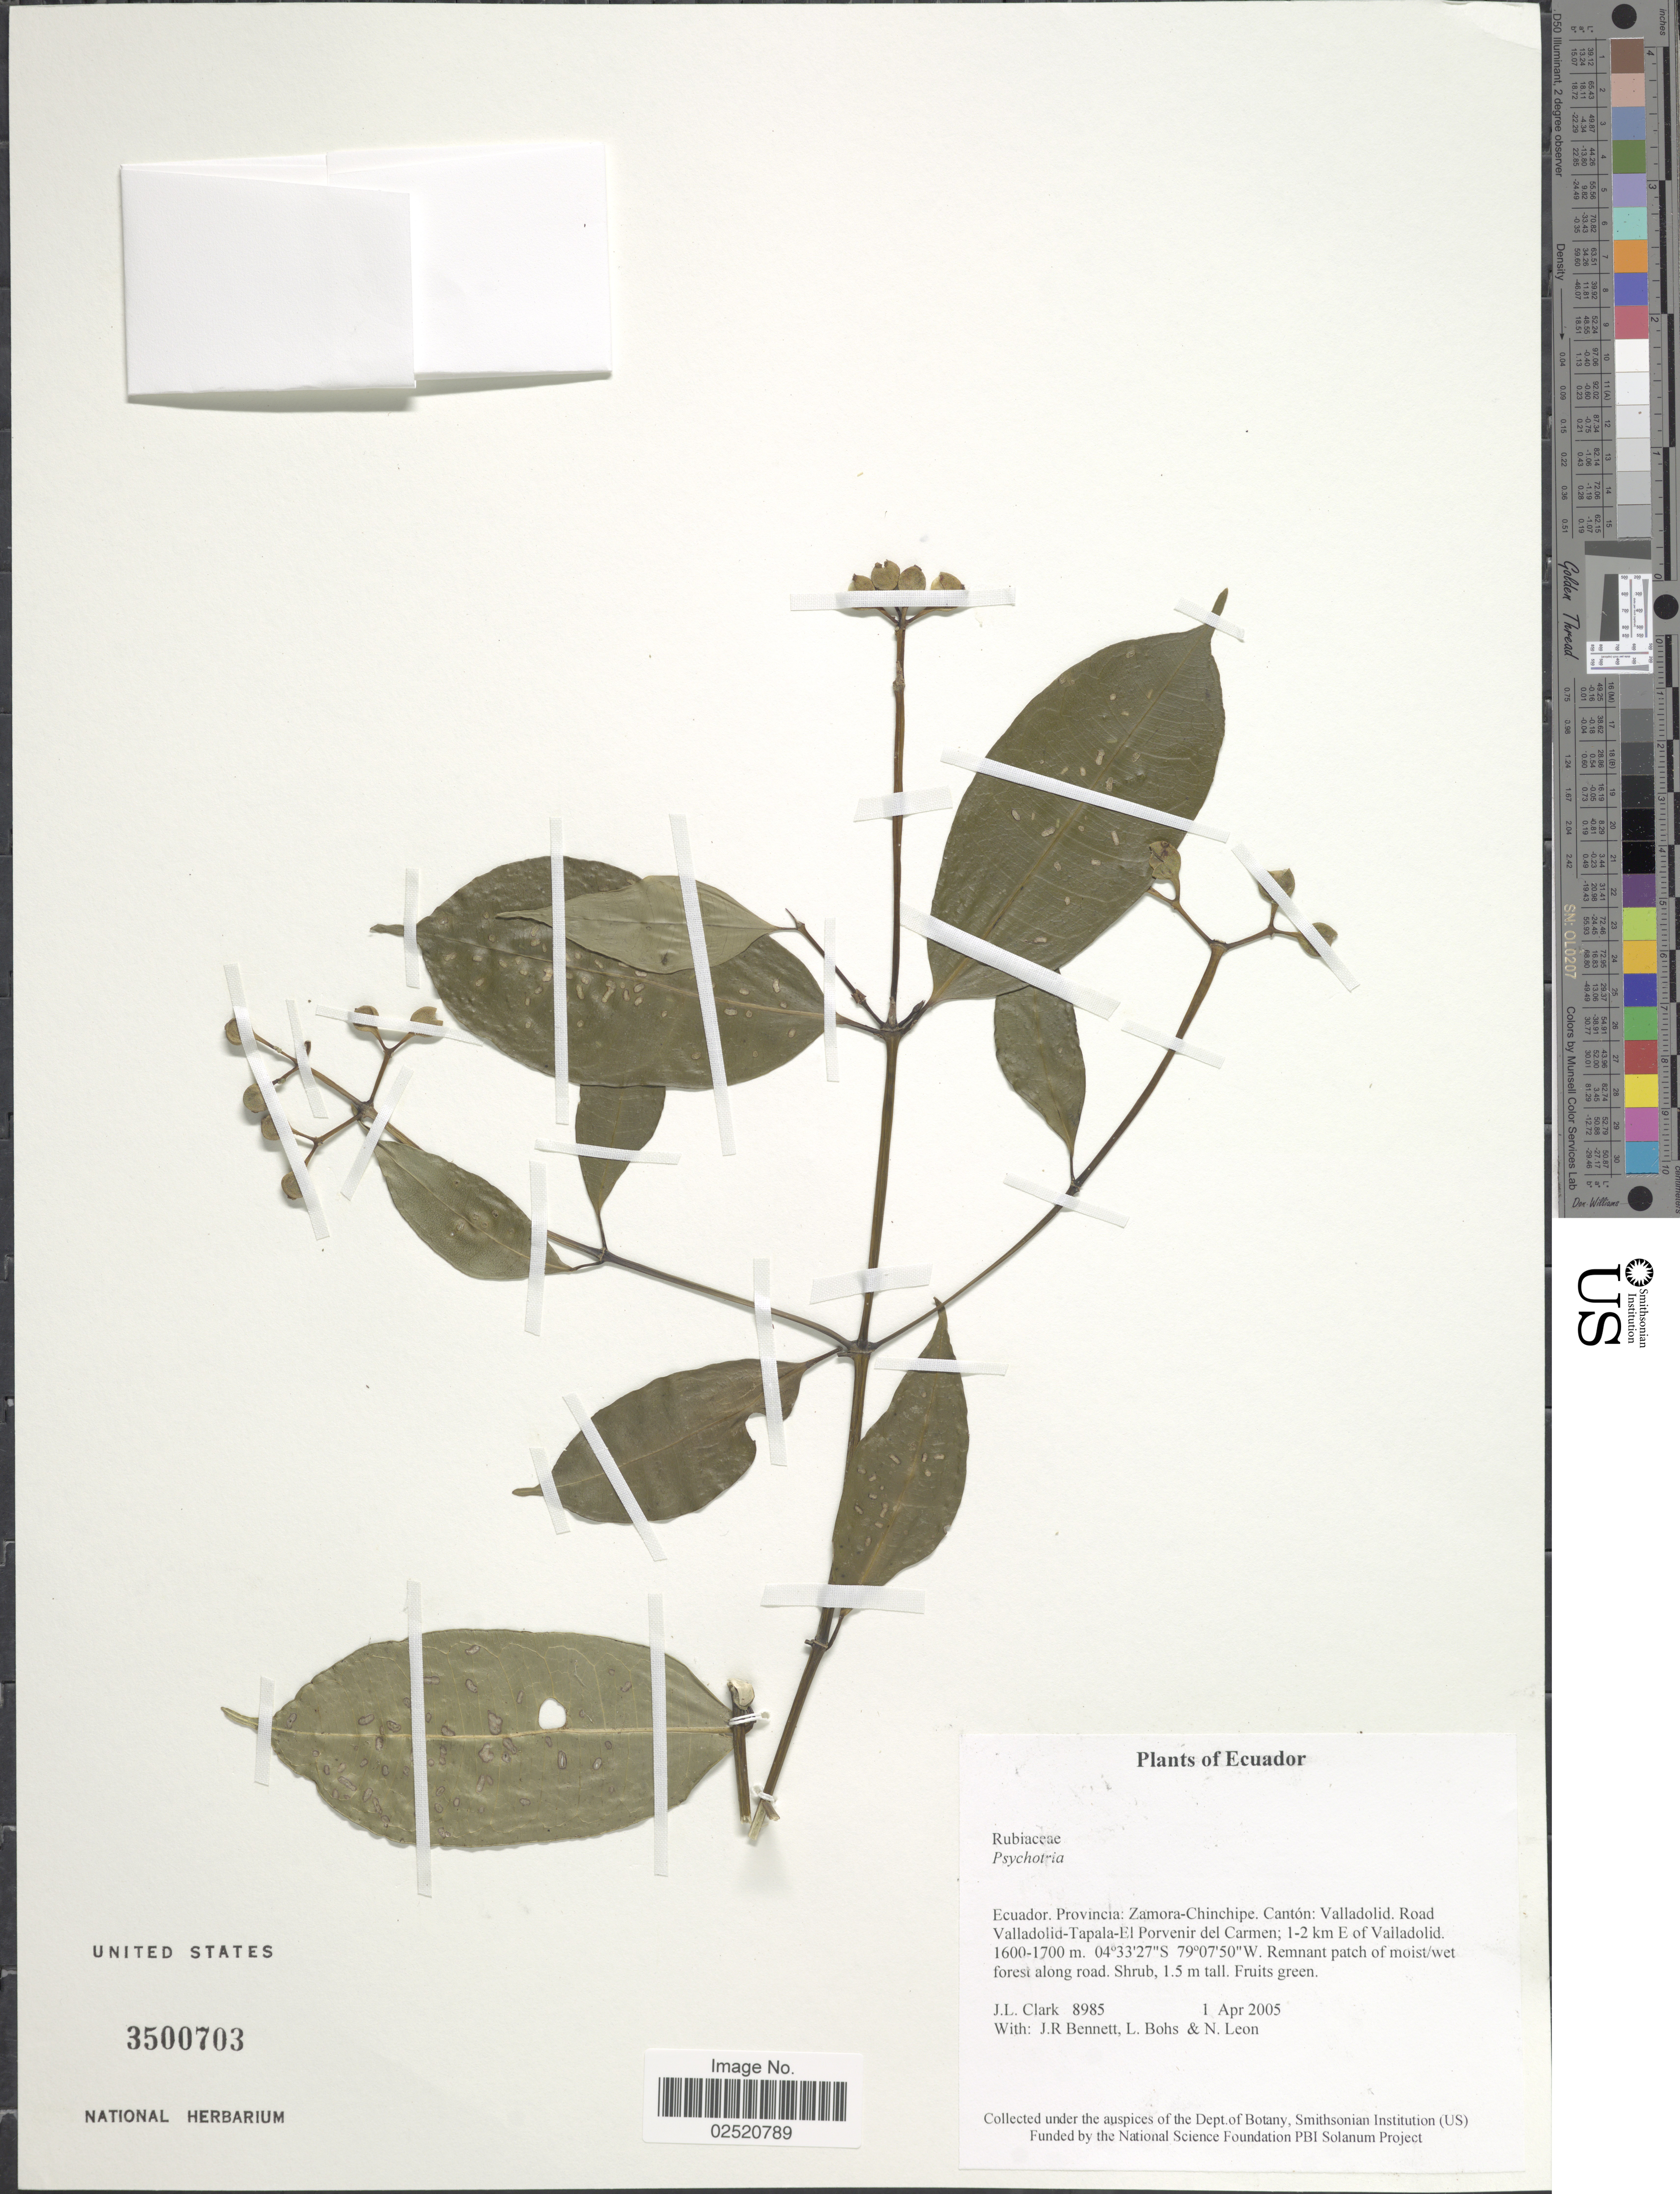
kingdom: Plantae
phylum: Tracheophyta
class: Magnoliopsida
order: Gentianales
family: Rubiaceae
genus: Psychotria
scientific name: Psychotria sp.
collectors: J. L. Clark, J. R. Bennett, L. A. Bohs & N. Leon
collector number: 8985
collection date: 2005-04-01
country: Ecuador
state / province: Zamora-Chinchipe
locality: Canton: Valladolid, Road Valladolid-Tapala-El Porvenir del Carmen; 1-2 km E of Valladolid, remnant patch of moist/wet forest along road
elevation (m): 1600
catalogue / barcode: US 3500703